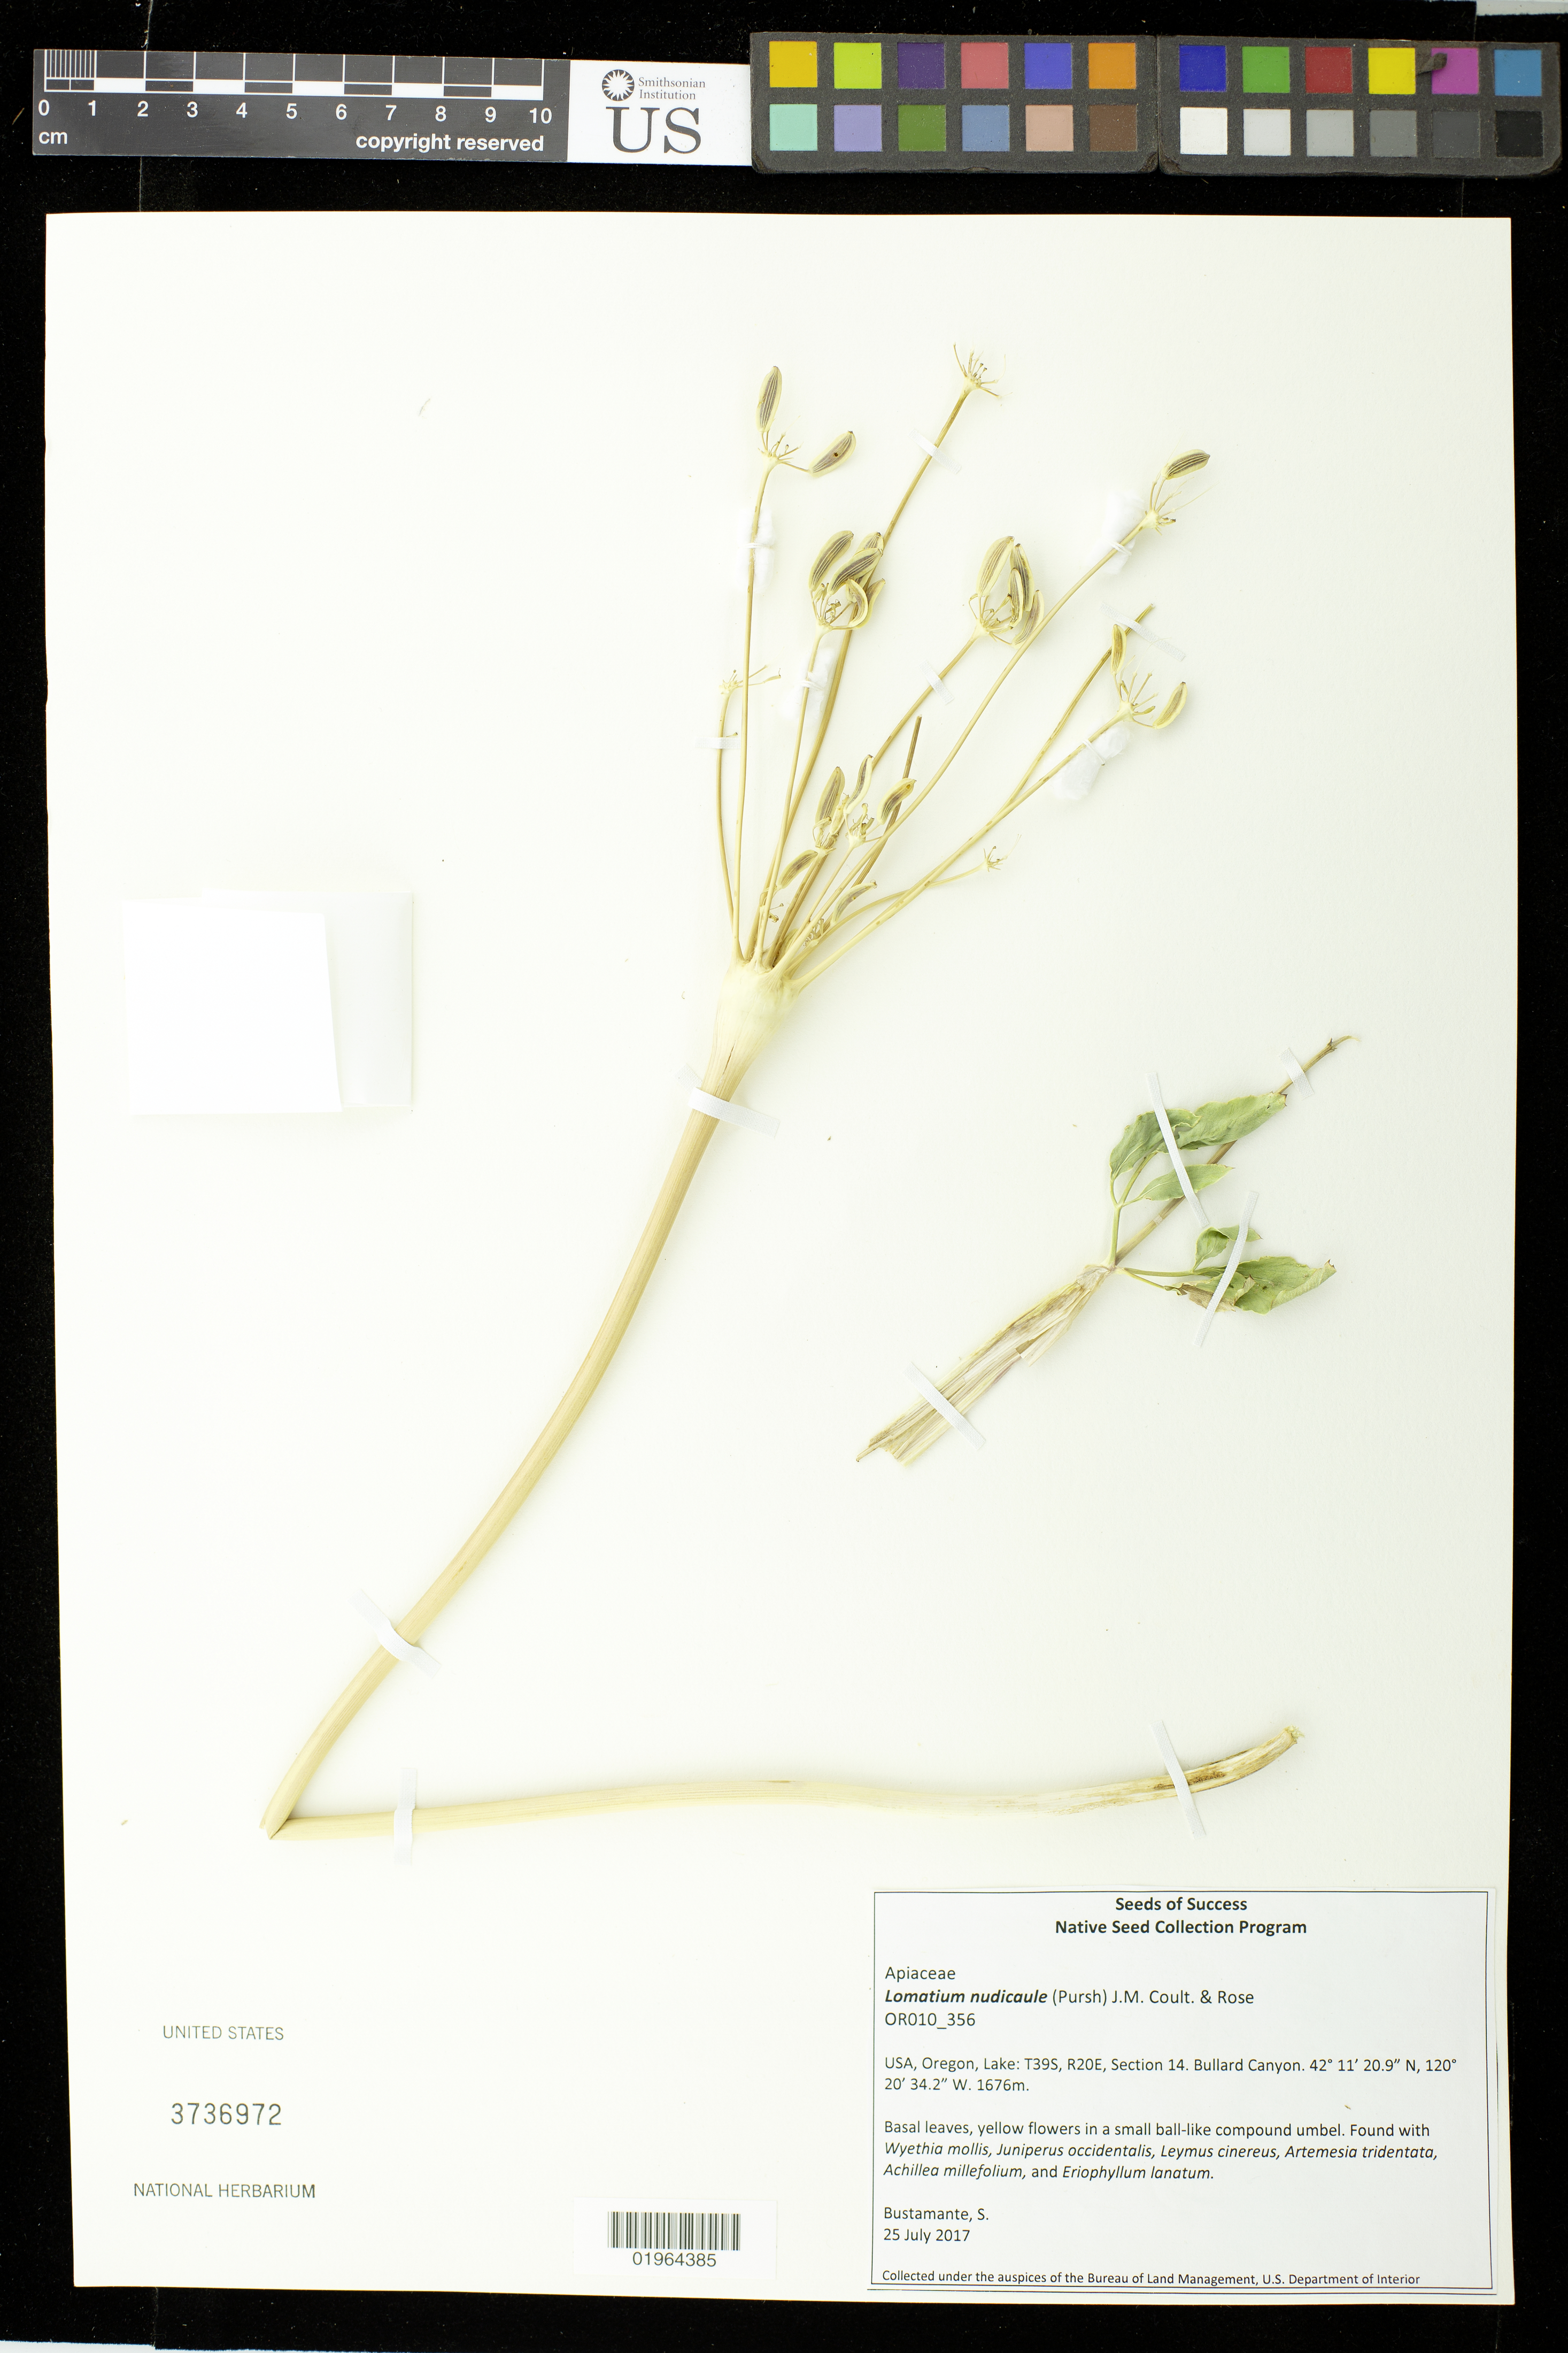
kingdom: Plantae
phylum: Tracheophyta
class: Magnoliopsida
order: Apiales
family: Apiaceae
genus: Lomatium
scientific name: Lomatium nudicaule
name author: (Pursh) J.M. Coult. & Rose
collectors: S. Bustamante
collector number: OR010_356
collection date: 2017-07-25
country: United States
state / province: Oregon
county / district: Lake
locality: Bullard Canyon, T39S, R20E, Section 14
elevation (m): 1676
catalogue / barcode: US 3736972